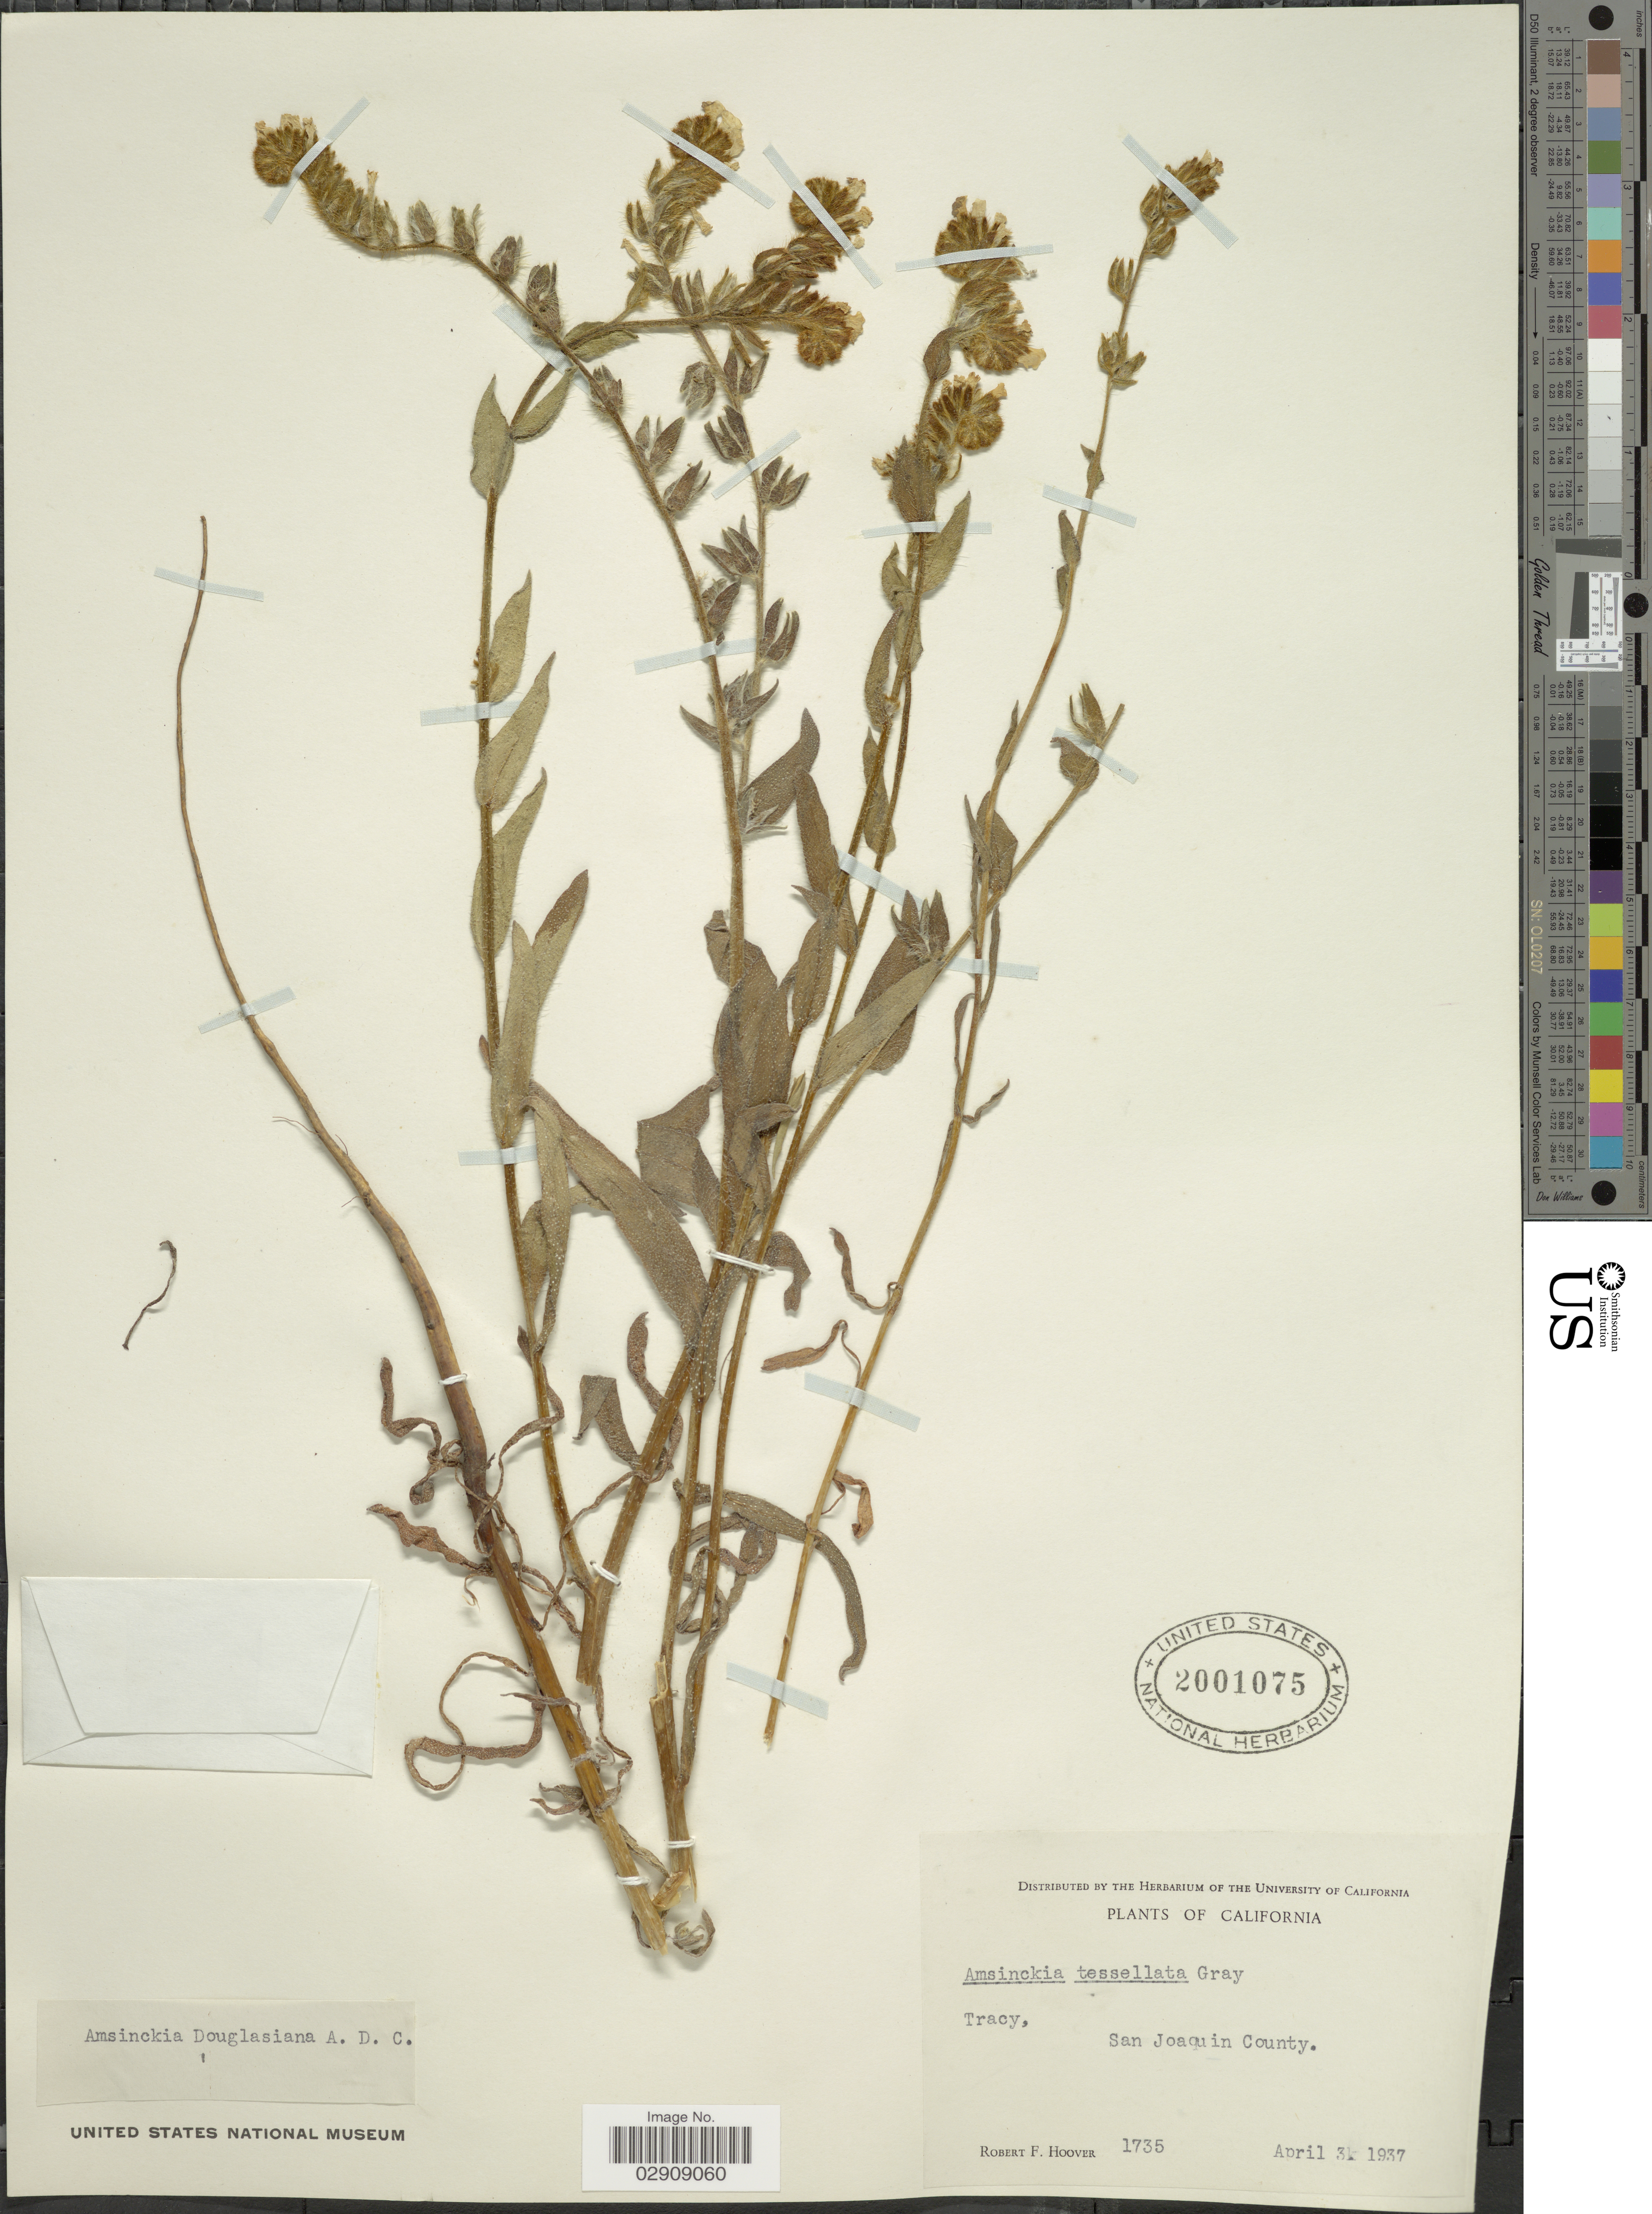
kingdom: Plantae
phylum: Tracheophyta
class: Magnoliopsida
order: Boraginales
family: Boraginaceae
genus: Amsinckia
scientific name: Amsinckia douglasiana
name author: A. DC.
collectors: R. F. Hoover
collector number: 1735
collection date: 1937-04-03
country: United States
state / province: California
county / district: San Joaquin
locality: Tracy, San Joaquin County.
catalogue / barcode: US 2001075